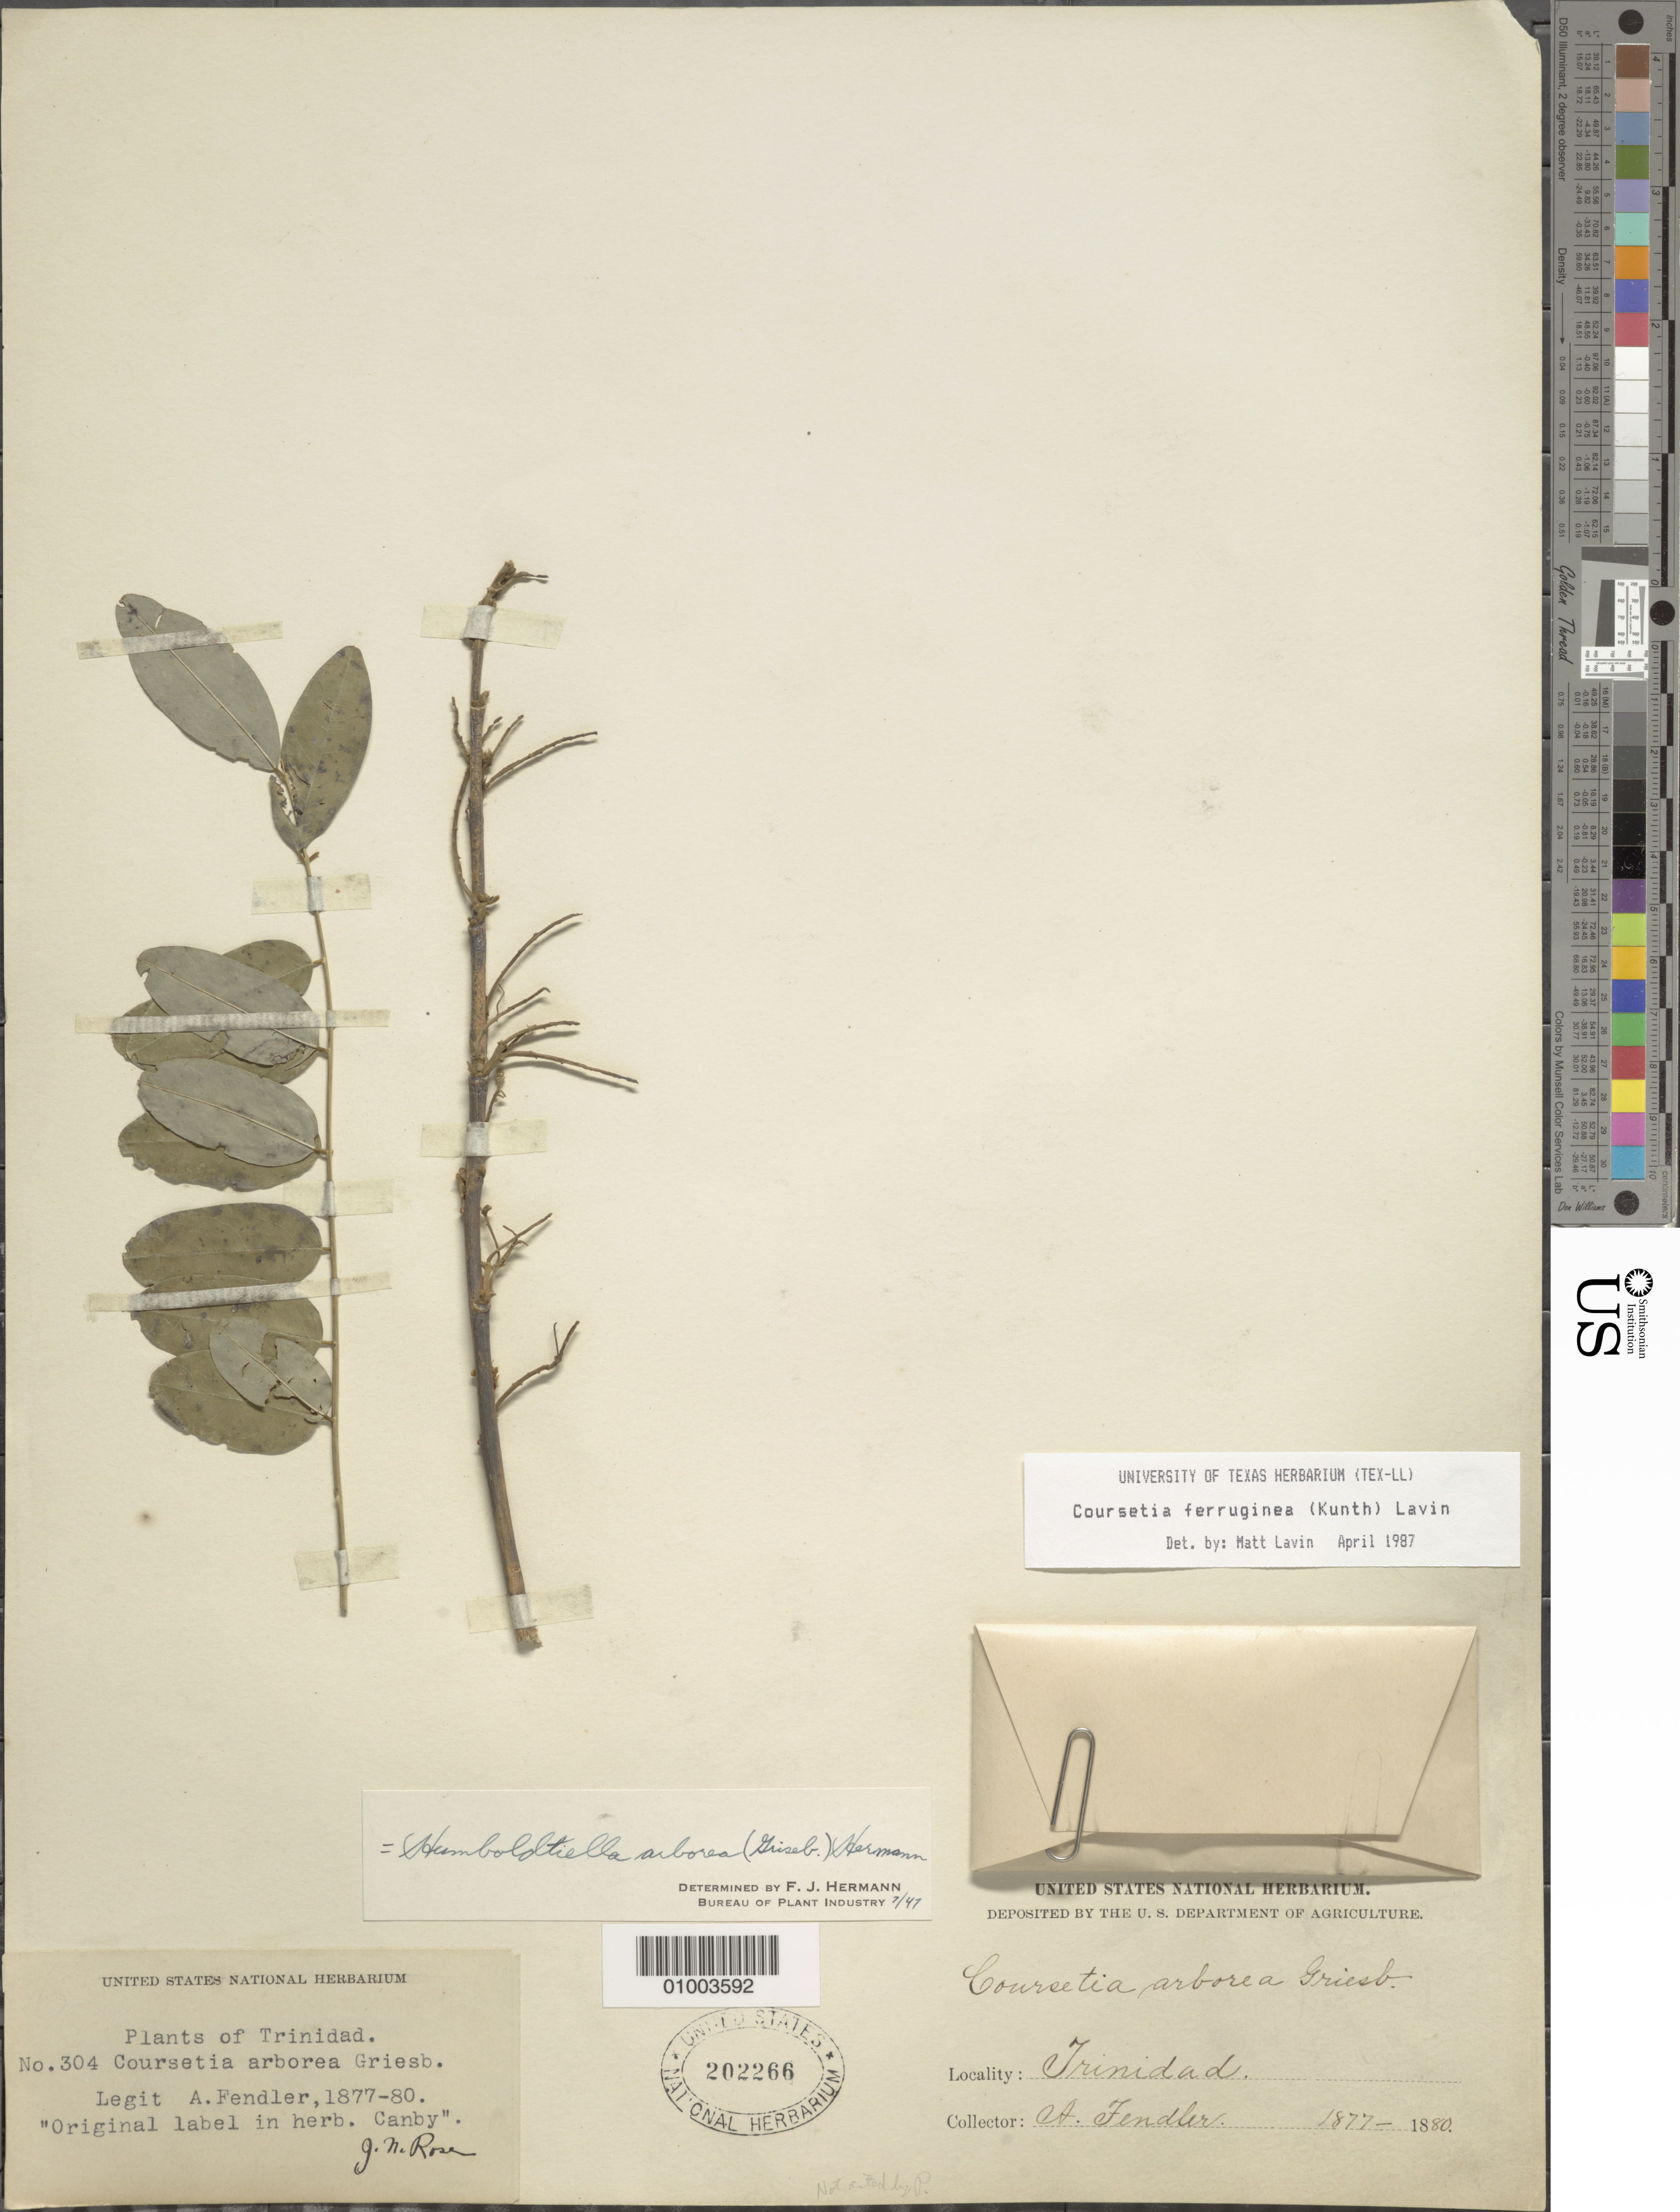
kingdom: Plantae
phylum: Tracheophyta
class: Magnoliopsida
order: Fabales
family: Fabaceae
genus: Coursetia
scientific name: Coursetia ferruginea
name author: (Kunth) Lavin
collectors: A. Fendler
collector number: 304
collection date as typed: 1877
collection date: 1877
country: Trinidad and Tobago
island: Trinidad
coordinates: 0 N, 0 E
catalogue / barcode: US 202266